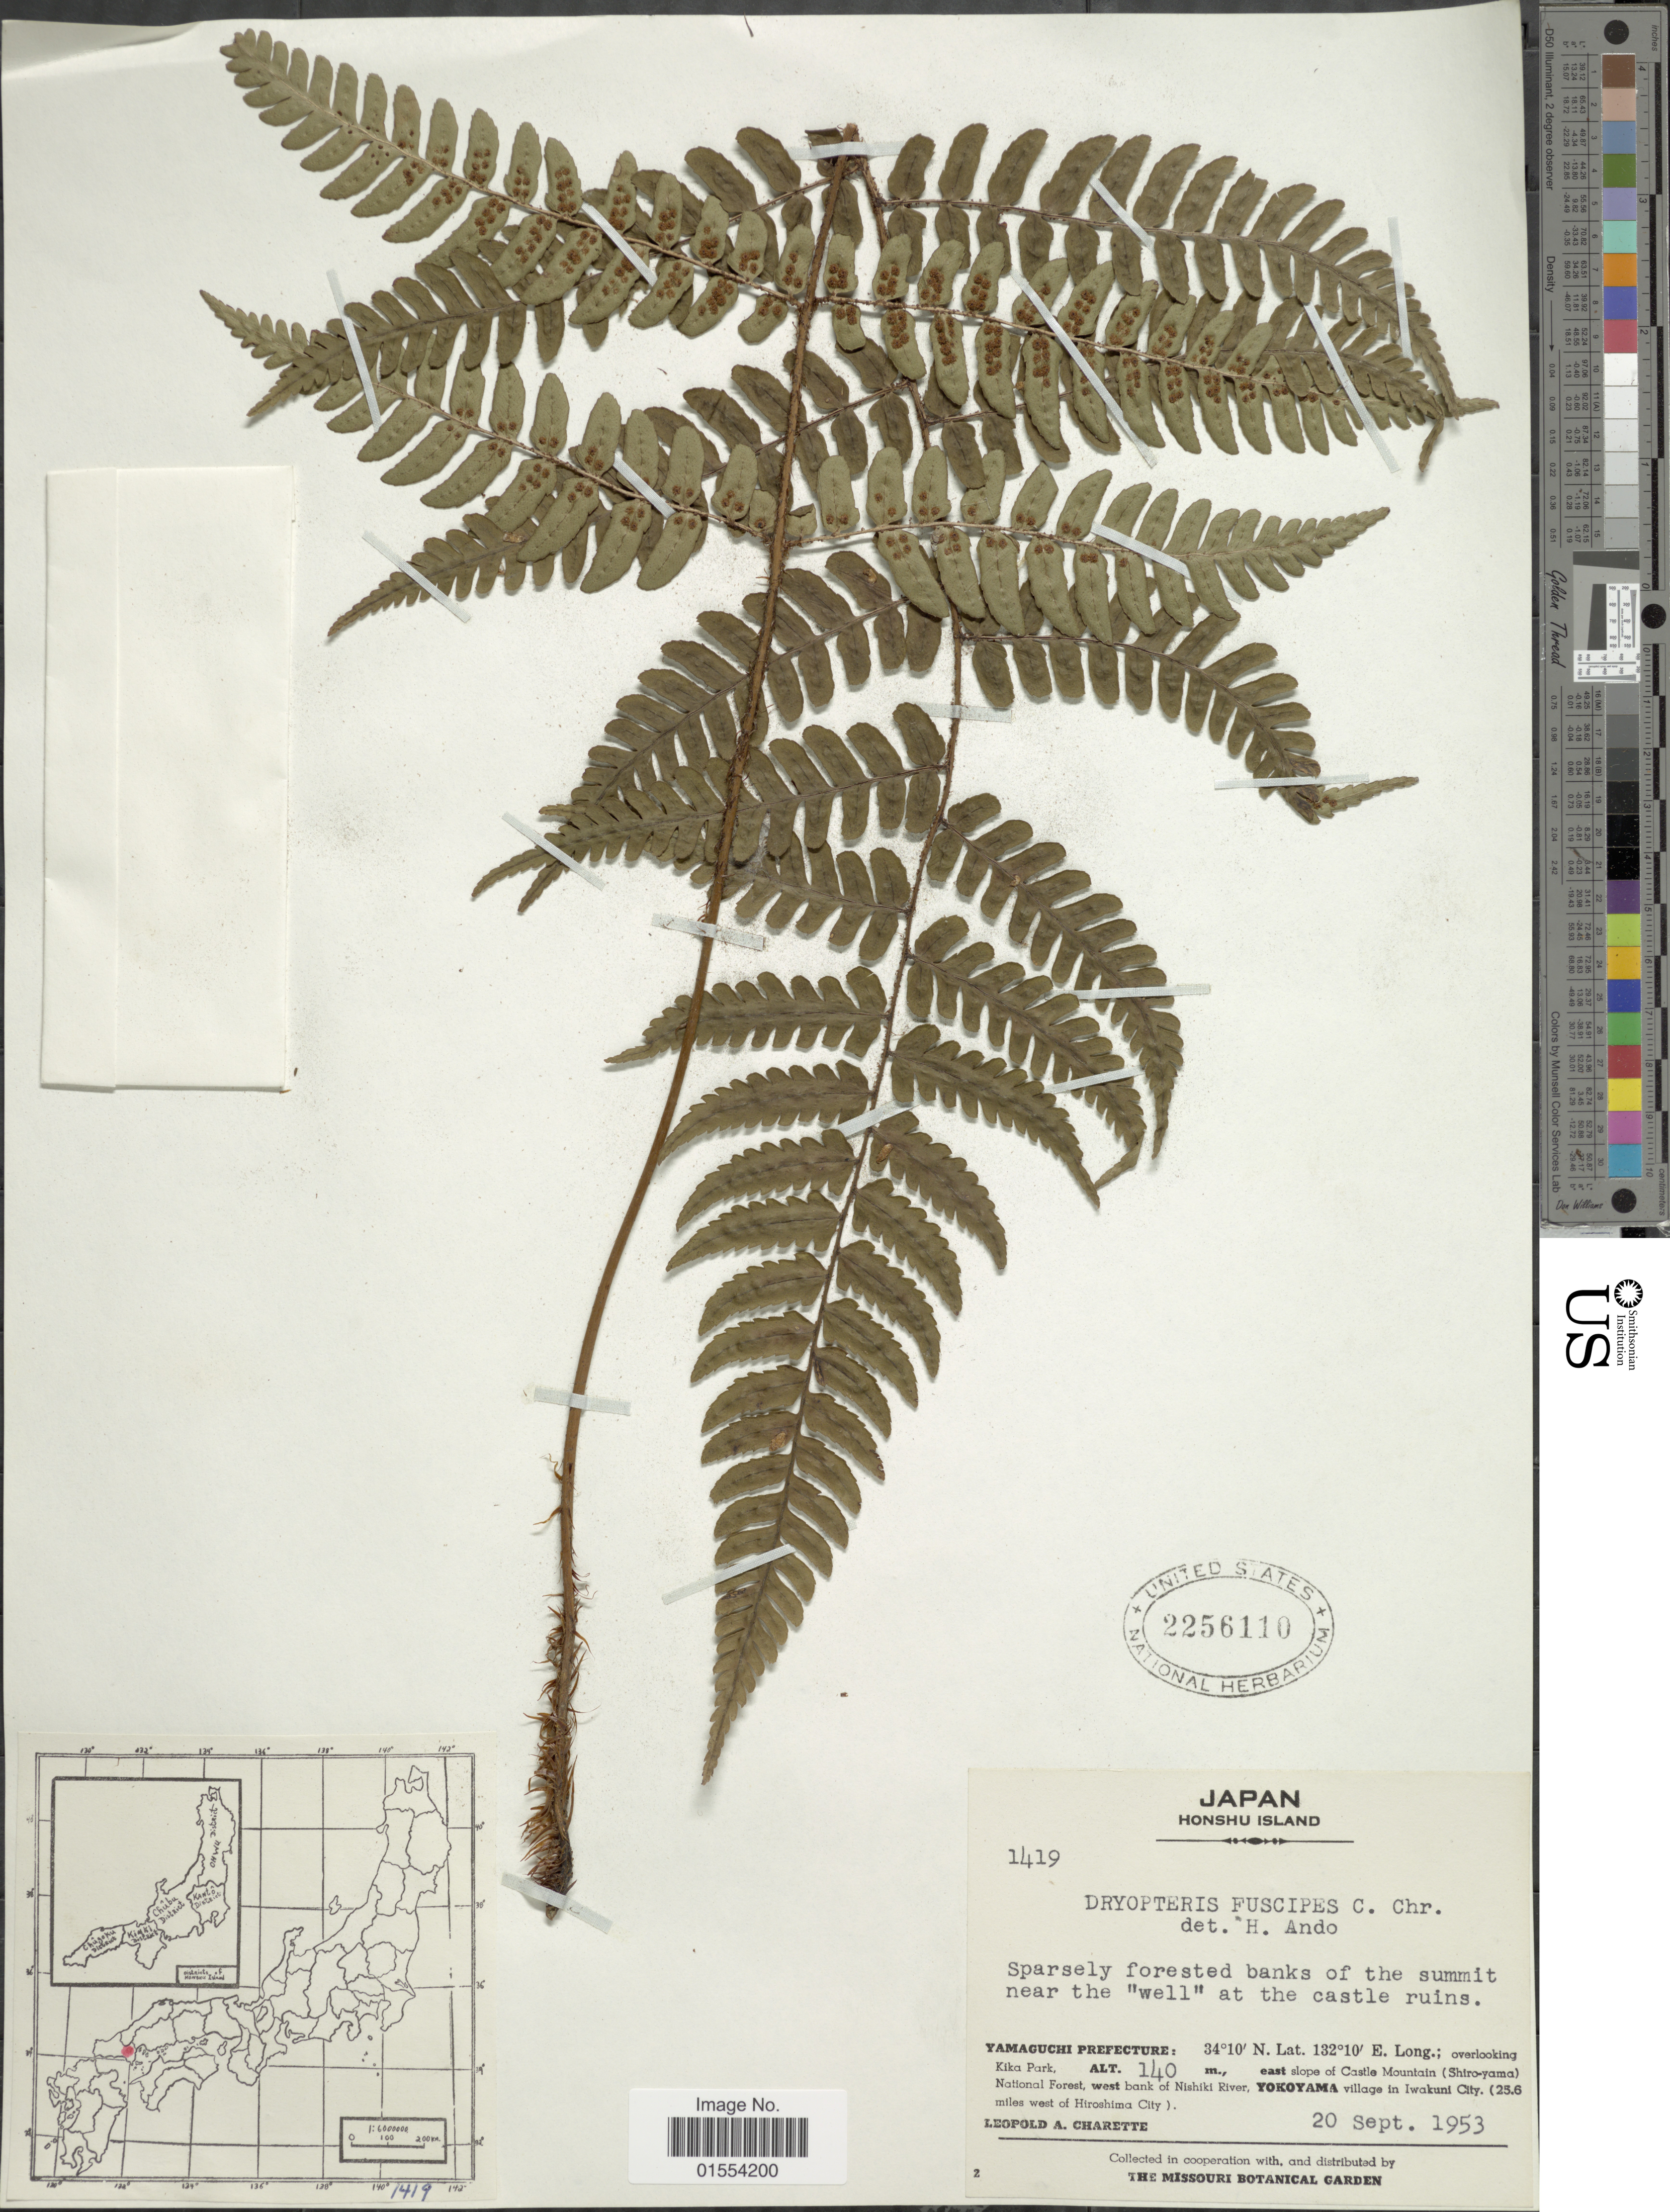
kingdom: Plantae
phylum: Tracheophyta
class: Polypodiopsida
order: Polypodiales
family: Dryopteridaceae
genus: Dryopteris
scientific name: Dryopteris fuscipes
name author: C. Chr.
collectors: L. A. Charette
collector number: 1419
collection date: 1953-09-20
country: Japan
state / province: Yamaguti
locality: Japan, Honshu Island. Yamaguchi prefecture, overlooking Kika Park, east slope of Castle Mountain (Shiro-yama) National Forest, west bank of Nishiki River, Yokoyama village in Iwakuni City. (25.6 miles west of Hiroshima City).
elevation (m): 140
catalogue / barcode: US 2256110